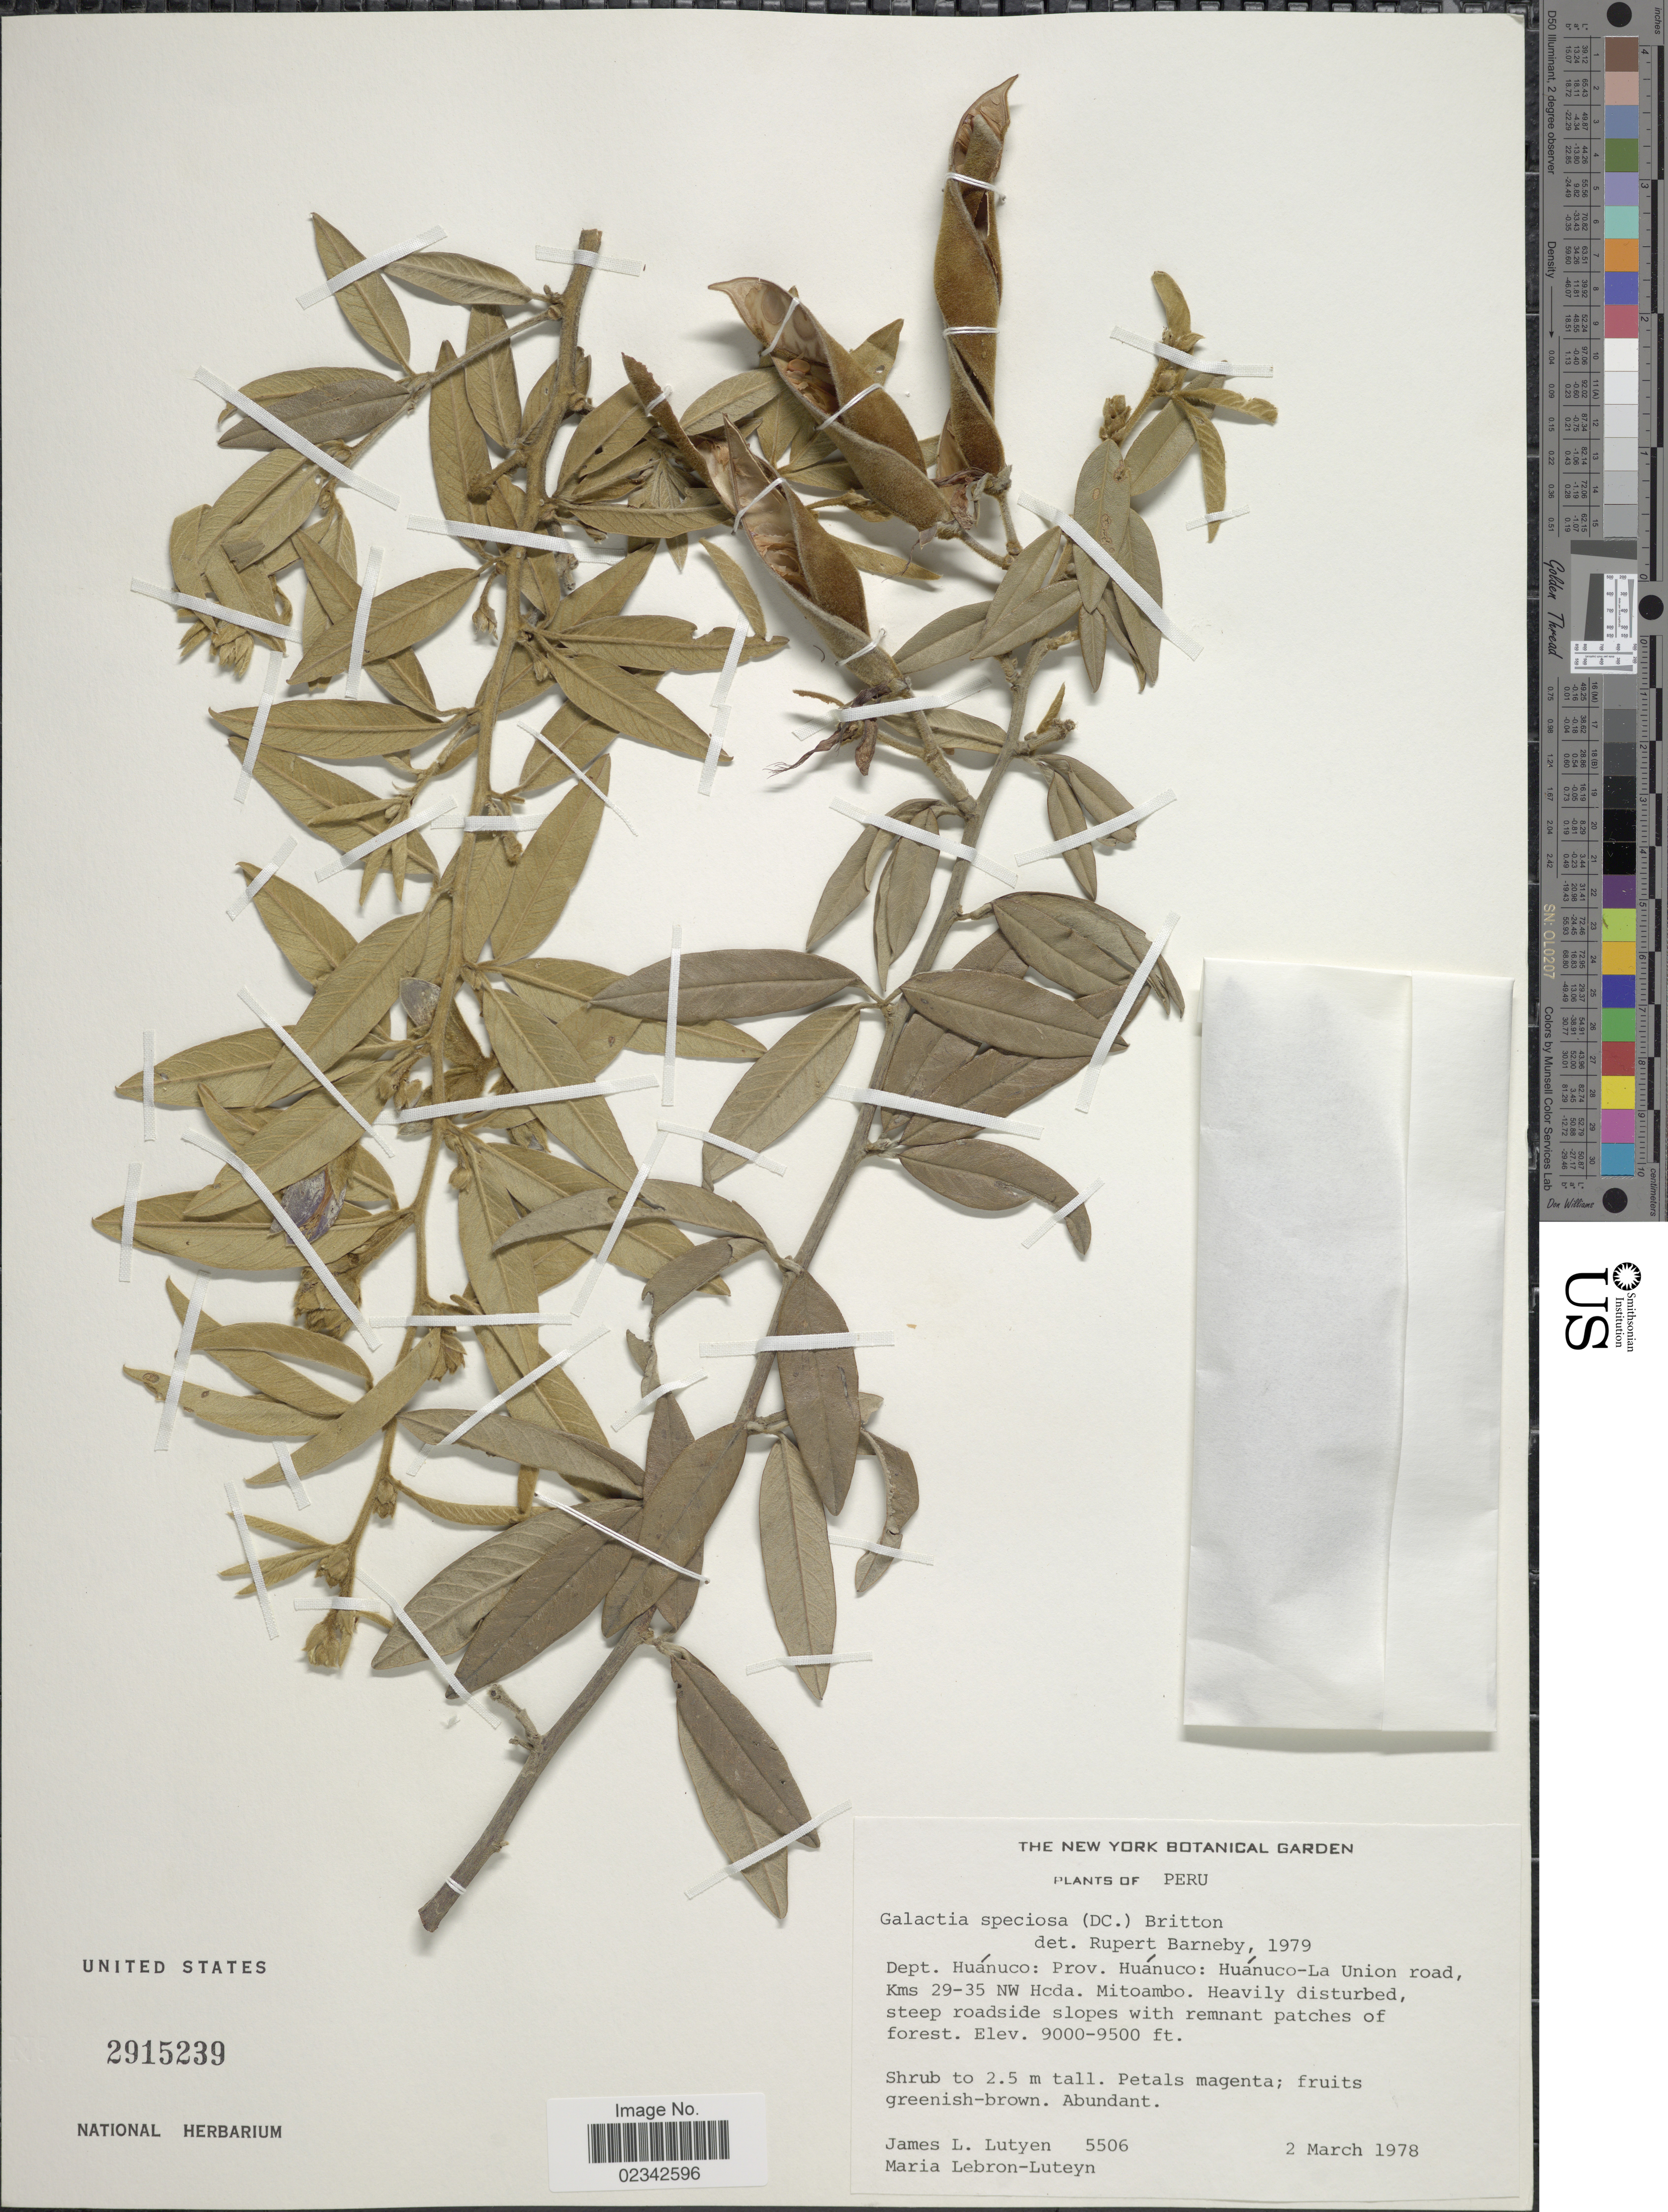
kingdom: Plantae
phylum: Tracheophyta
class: Magnoliopsida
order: Fabales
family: Fabaceae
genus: Collaea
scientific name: Collaea speciosa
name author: (Loisel.) DC.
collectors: J. Lutyen & M. L. Lebrón-Luteyn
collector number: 5506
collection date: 1978-03-02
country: Peru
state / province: Huánuco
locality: Dept. Huanuco: Prov. Huanuco: Huanuco-La Union road, kms. 29-35 NW Hcda. Mitomba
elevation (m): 2743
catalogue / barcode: US 2915239